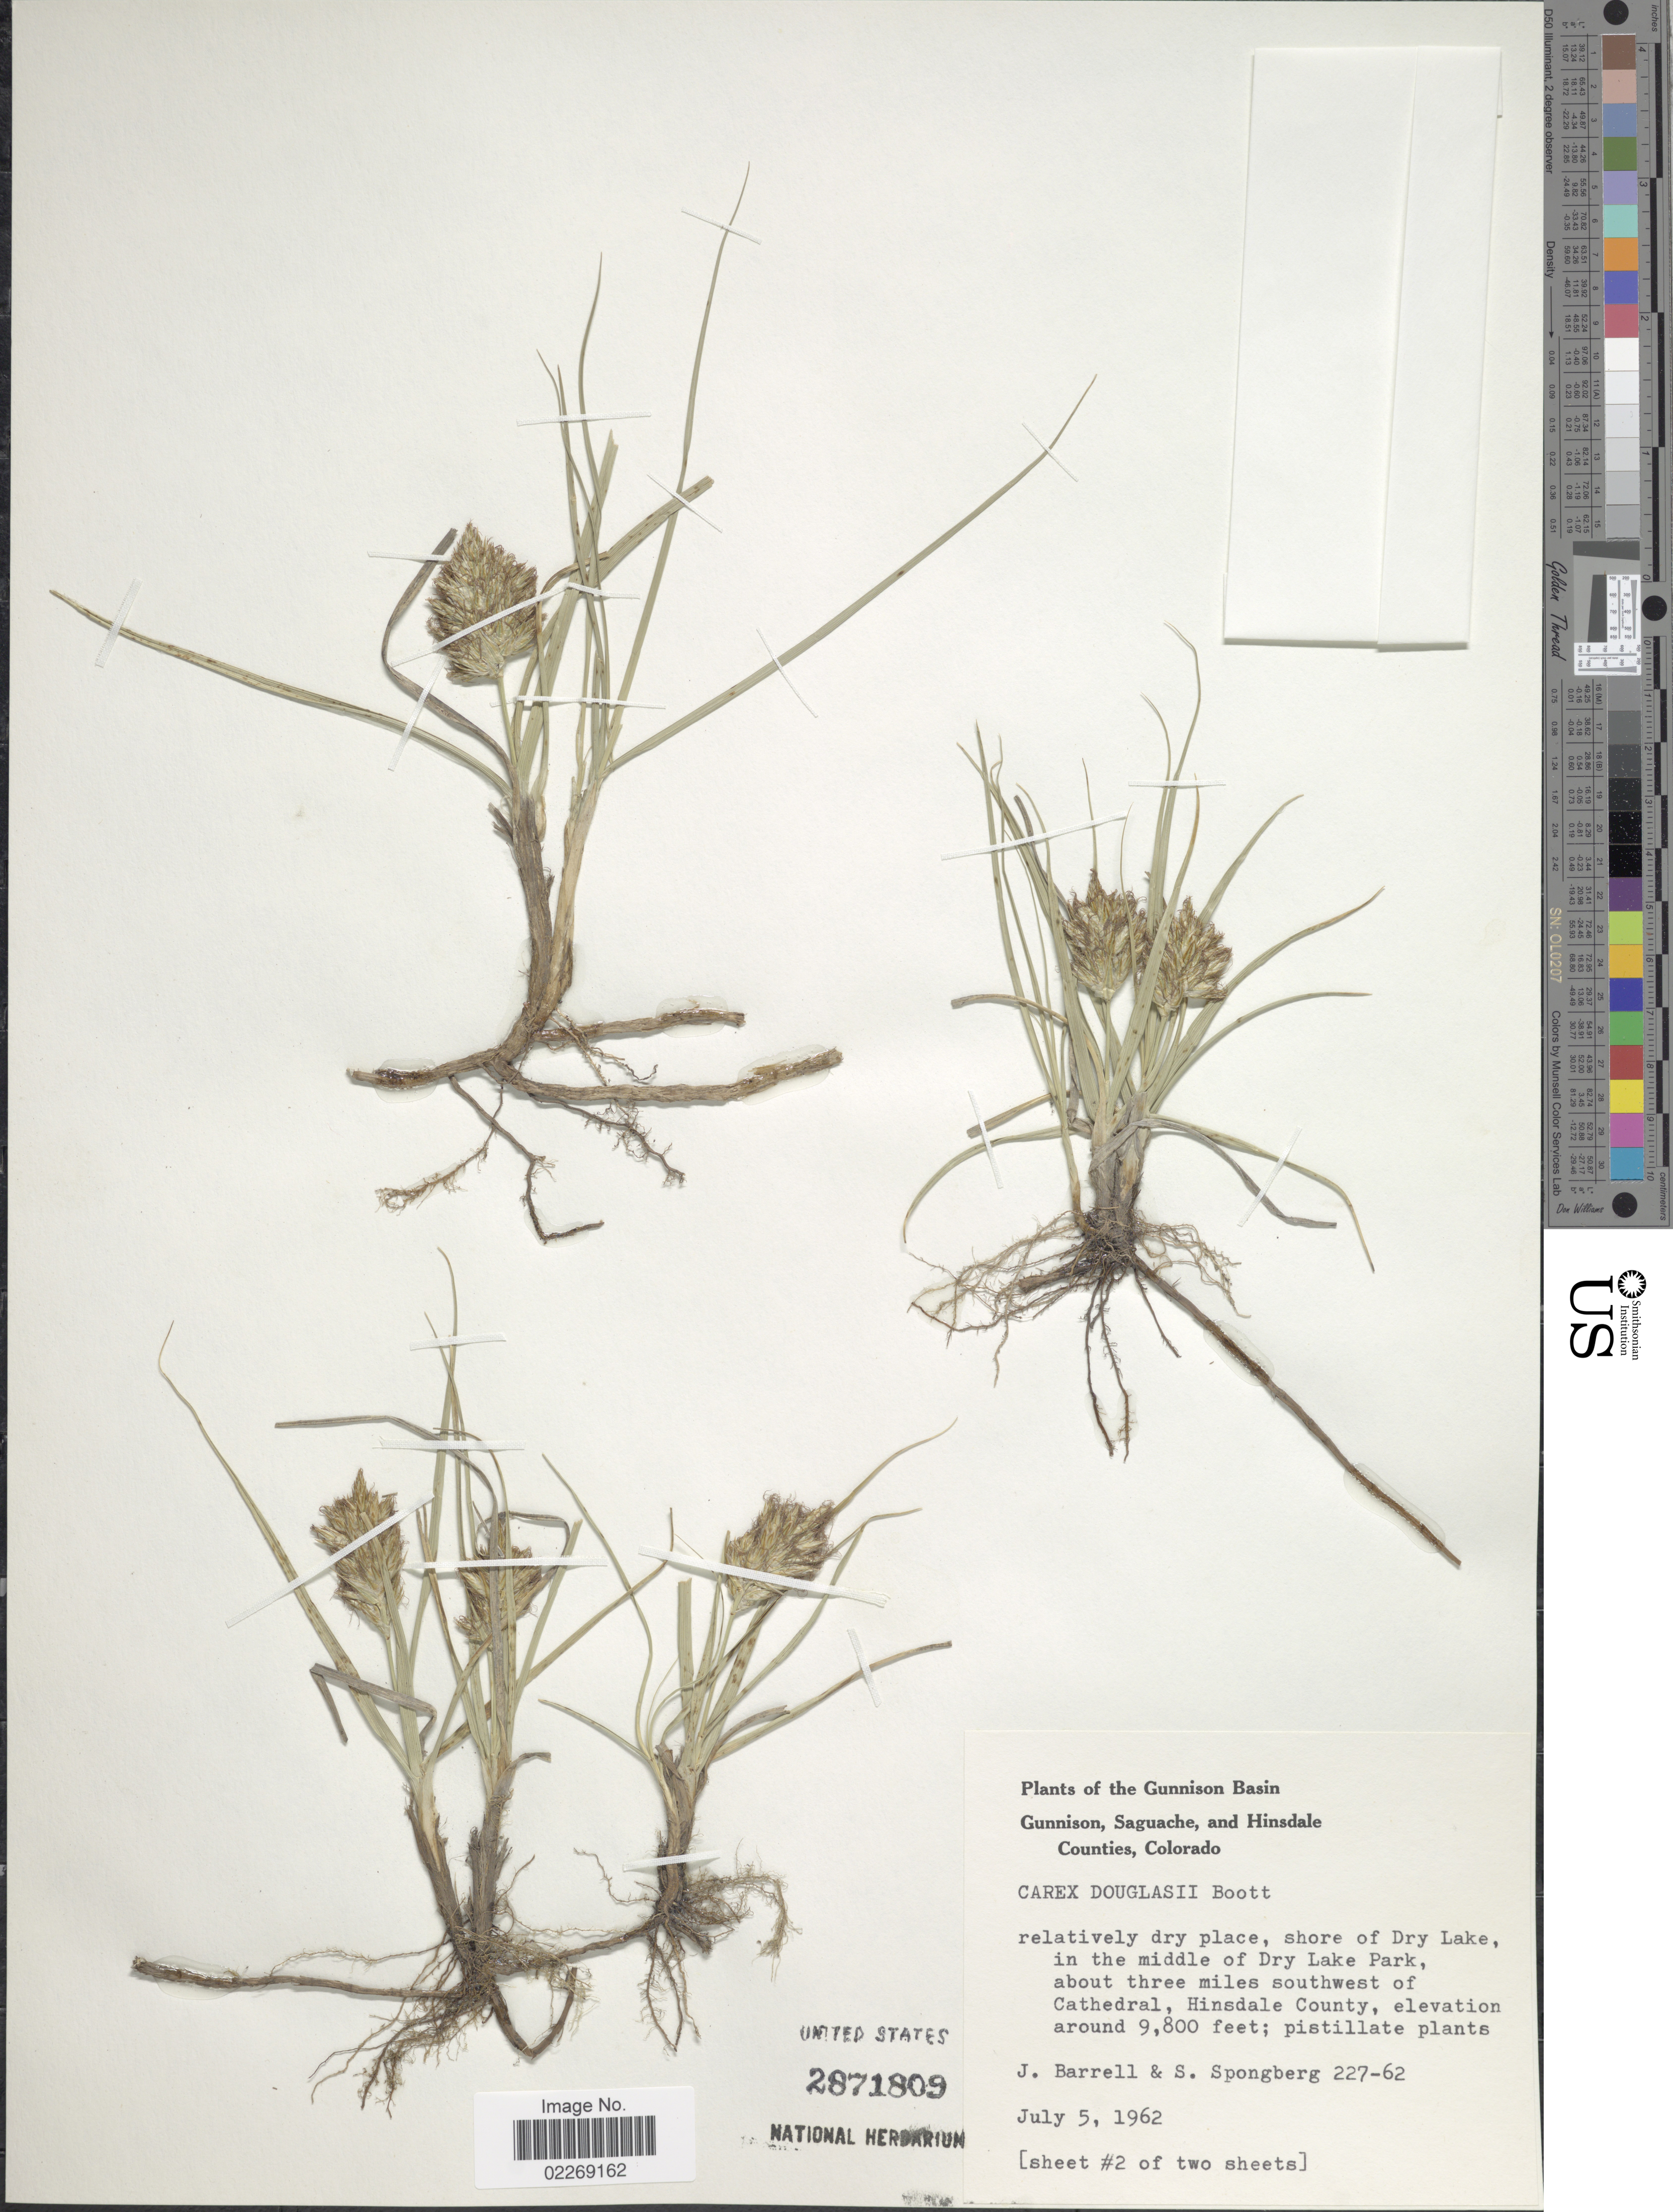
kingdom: Plantae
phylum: Tracheophyta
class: Liliopsida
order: Poales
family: Cyperaceae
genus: Carex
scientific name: Carex douglasii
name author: Boott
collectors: J. Barrell & S. A.Spongberg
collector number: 227-62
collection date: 1962-07-05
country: United States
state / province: Colorado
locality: Gunnison Basin. Shore of Dry Lake, in the middle of Dry Lake Park, about three miles southwest of Cathedral, Hinsdale County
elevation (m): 2987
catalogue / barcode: US 2871809